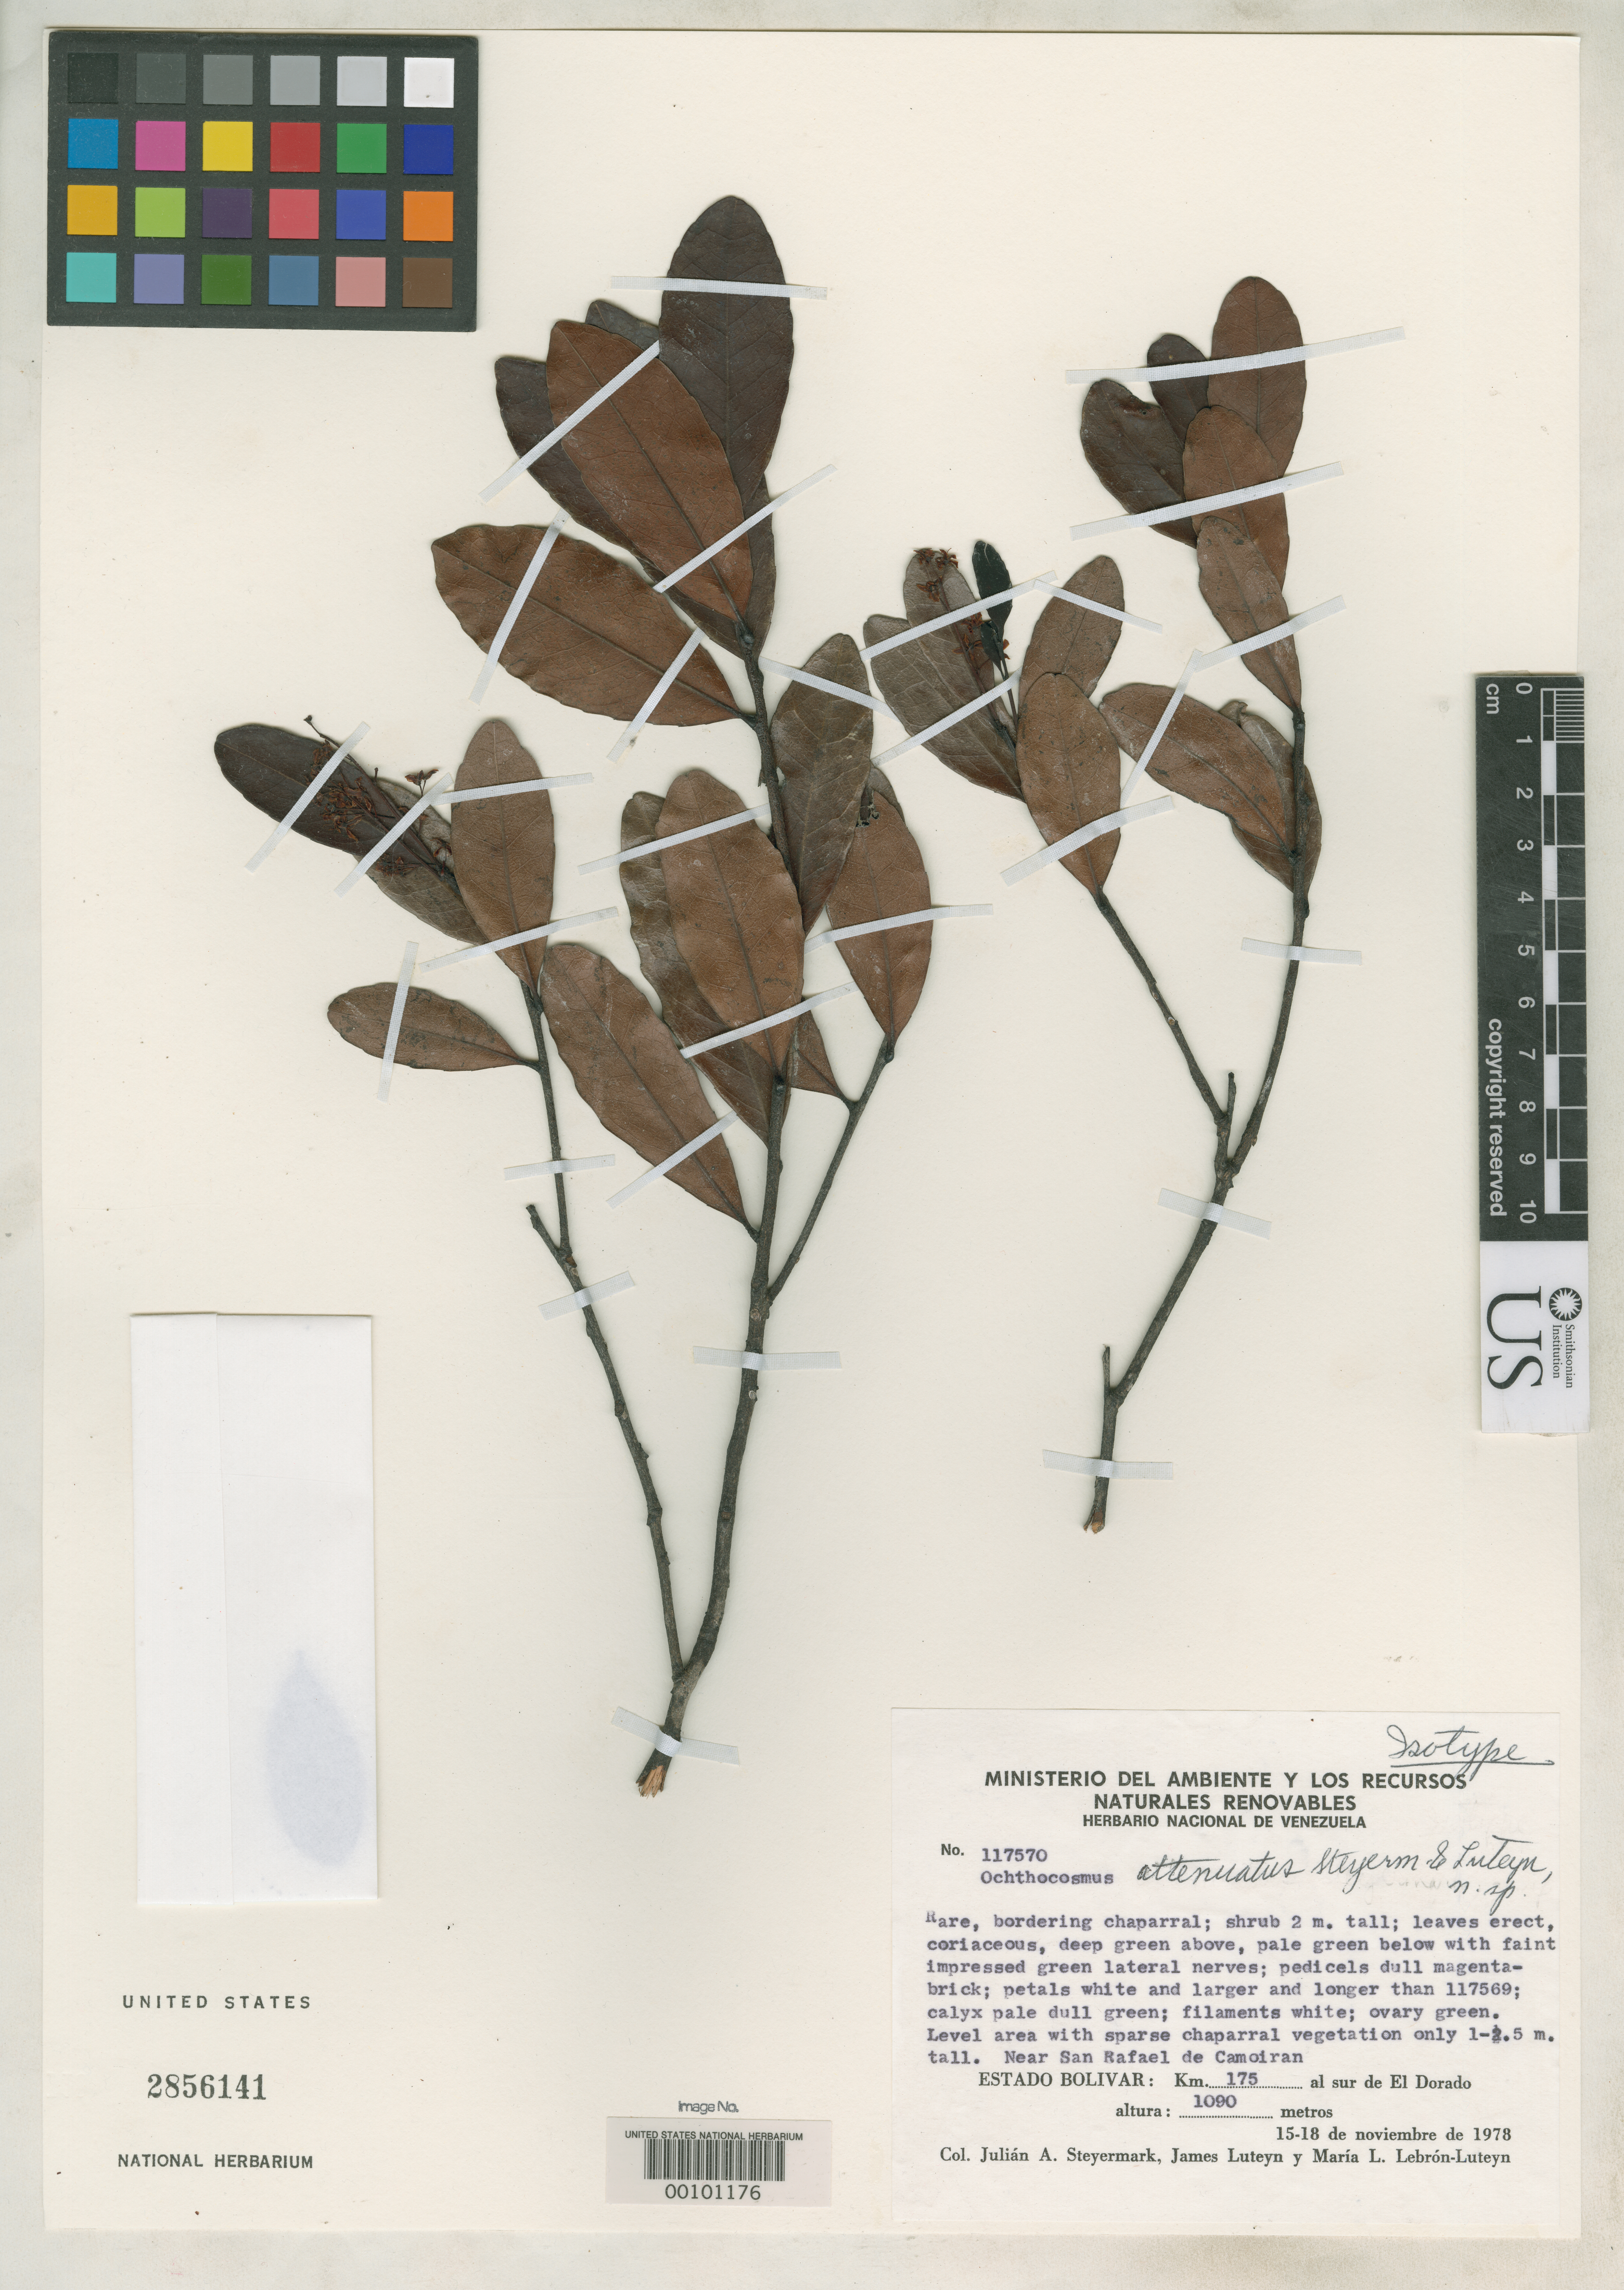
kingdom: Plantae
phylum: Tracheophyta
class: Magnoliopsida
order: Malpighiales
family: Ixonanthaceae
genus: Ochthocosmus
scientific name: Ochthocosmus attenuatus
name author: Steyerm. & Luteyn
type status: Isotype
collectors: J. Steyermark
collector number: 117570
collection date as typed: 15 Nov 1978 to 18 Nov 1978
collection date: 1978-11-15/1978-11-18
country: Venezuela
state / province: Bolivar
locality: South of El Dorado.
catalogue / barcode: US 2856141